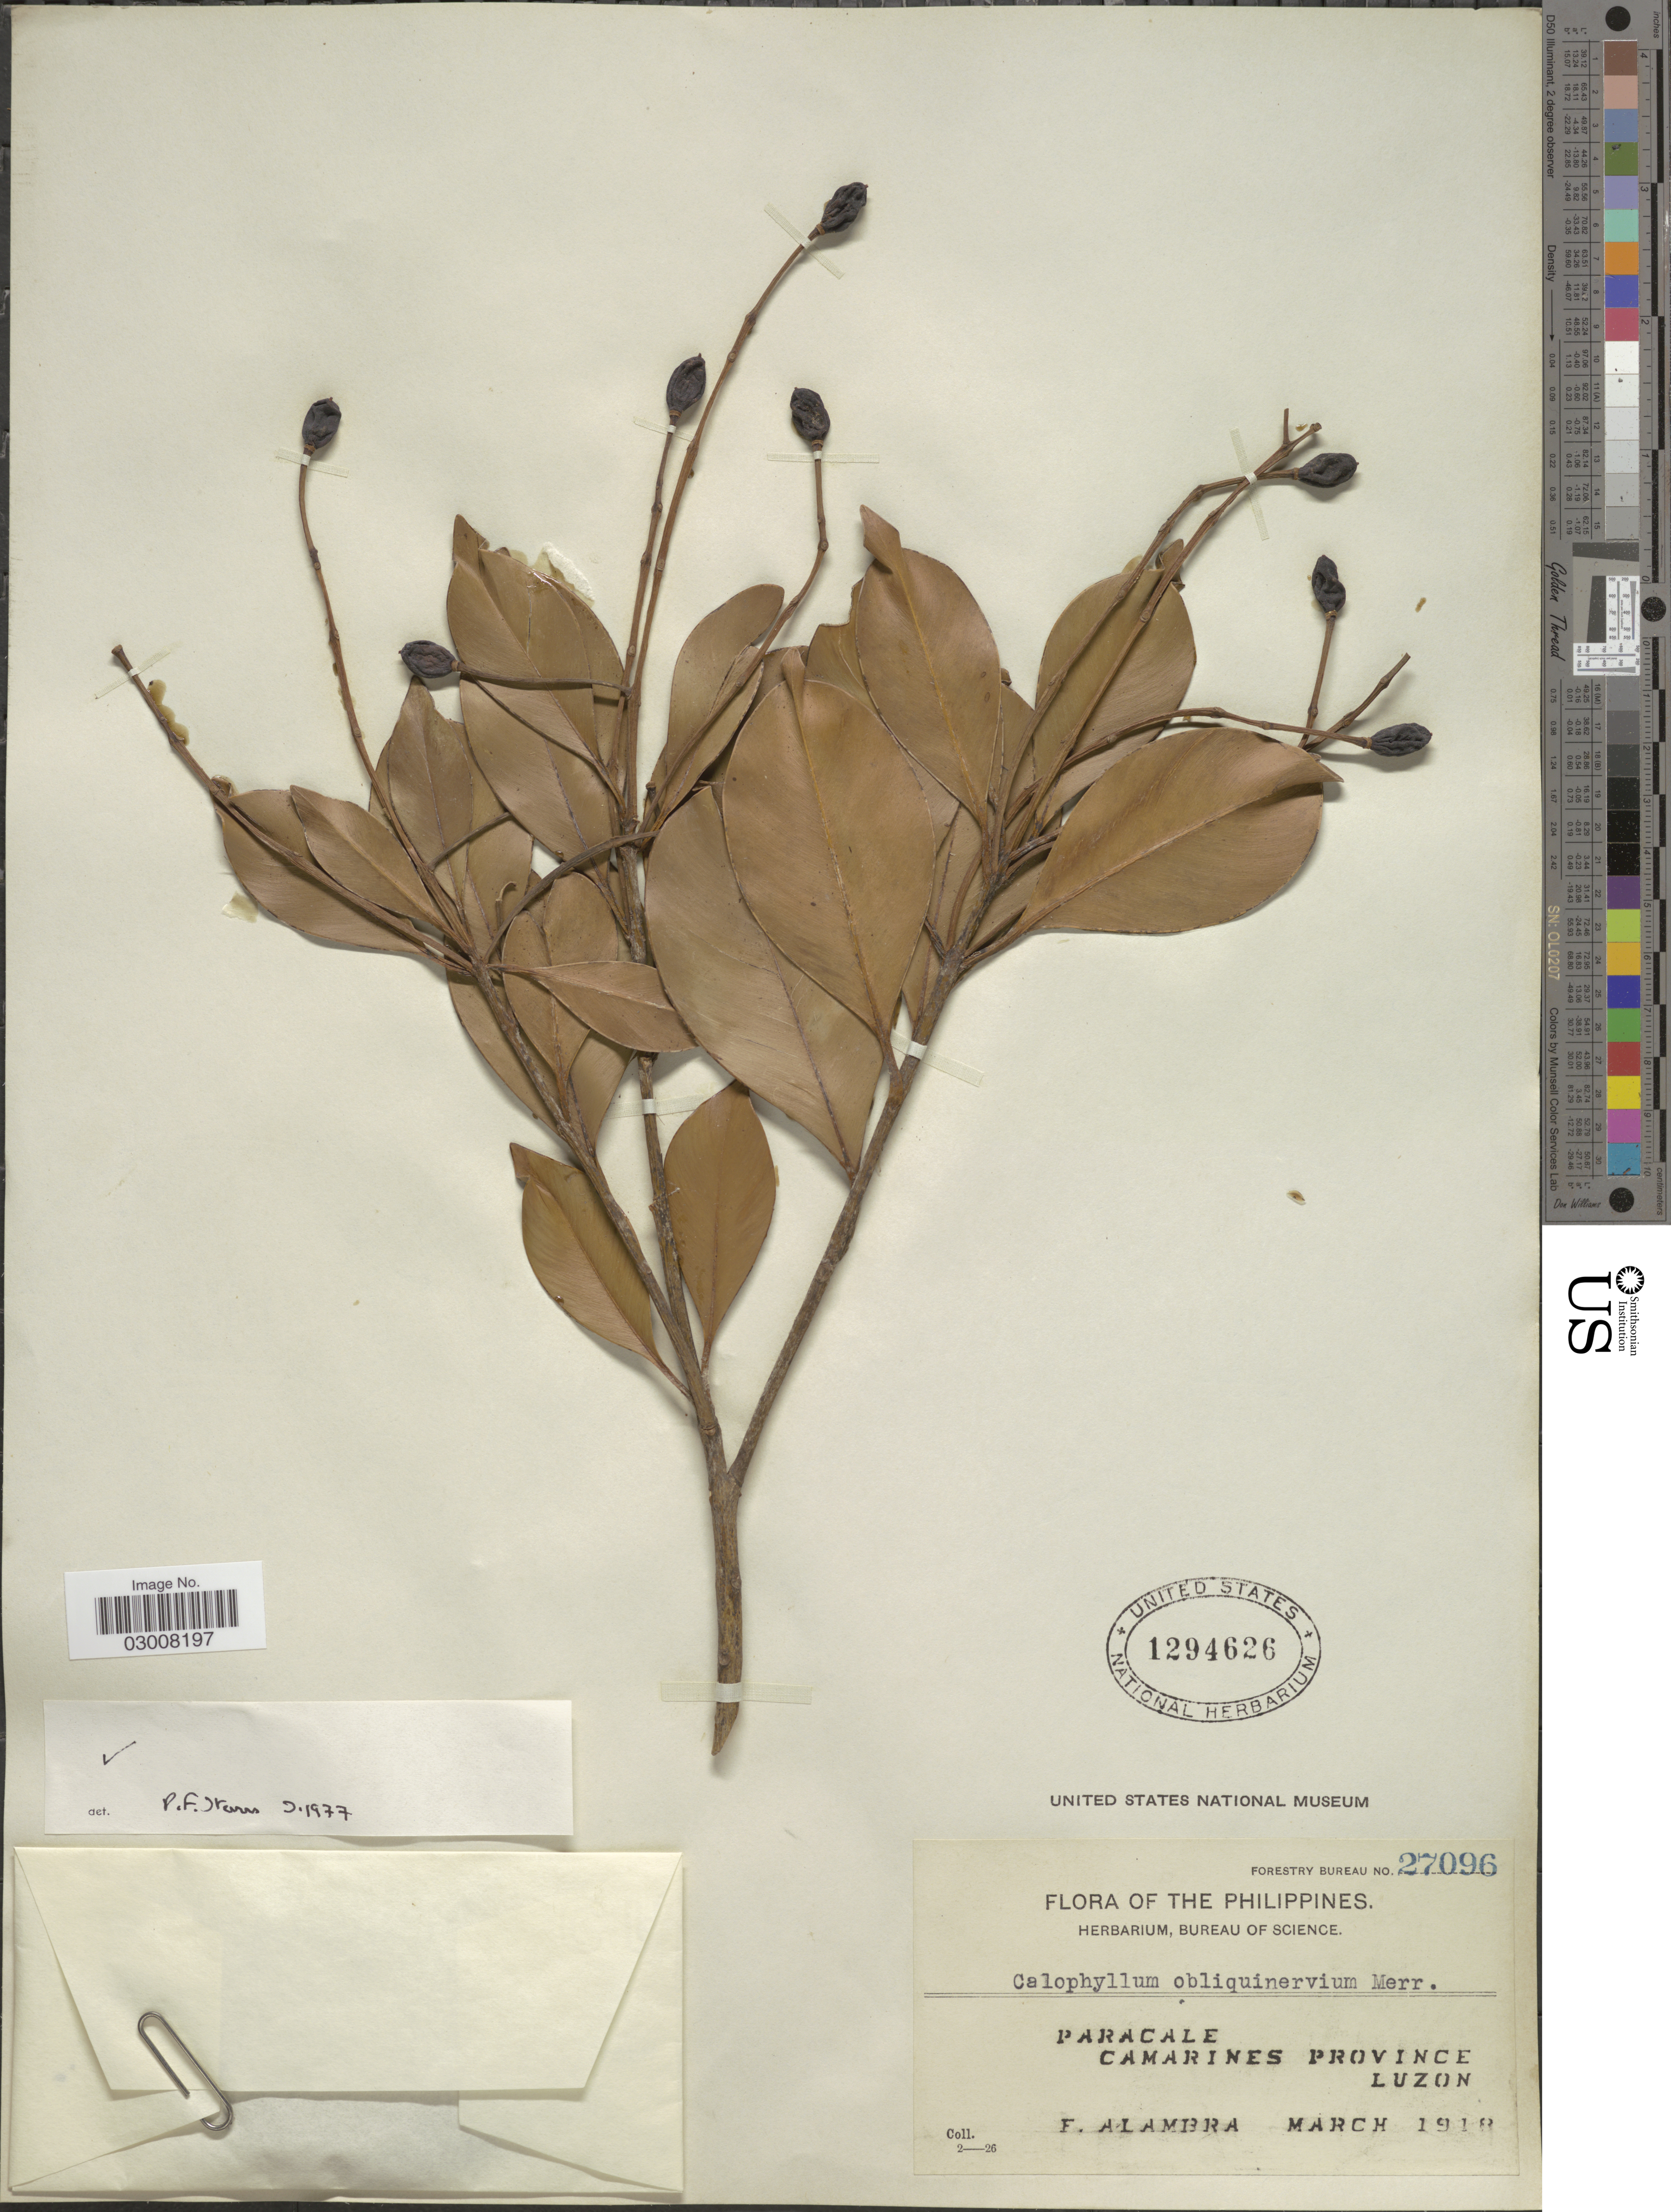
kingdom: Plantae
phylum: Tracheophyta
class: Magnoliopsida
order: Malpighiales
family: Calophyllaceae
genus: Calophyllum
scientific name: Calophyllum obliquinervium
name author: Merr.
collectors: F. Alambra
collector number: Forestry Bureau 27096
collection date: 1918-03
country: Philippines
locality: Paracale, Camarines Province, Luzon.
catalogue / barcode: US 1294626